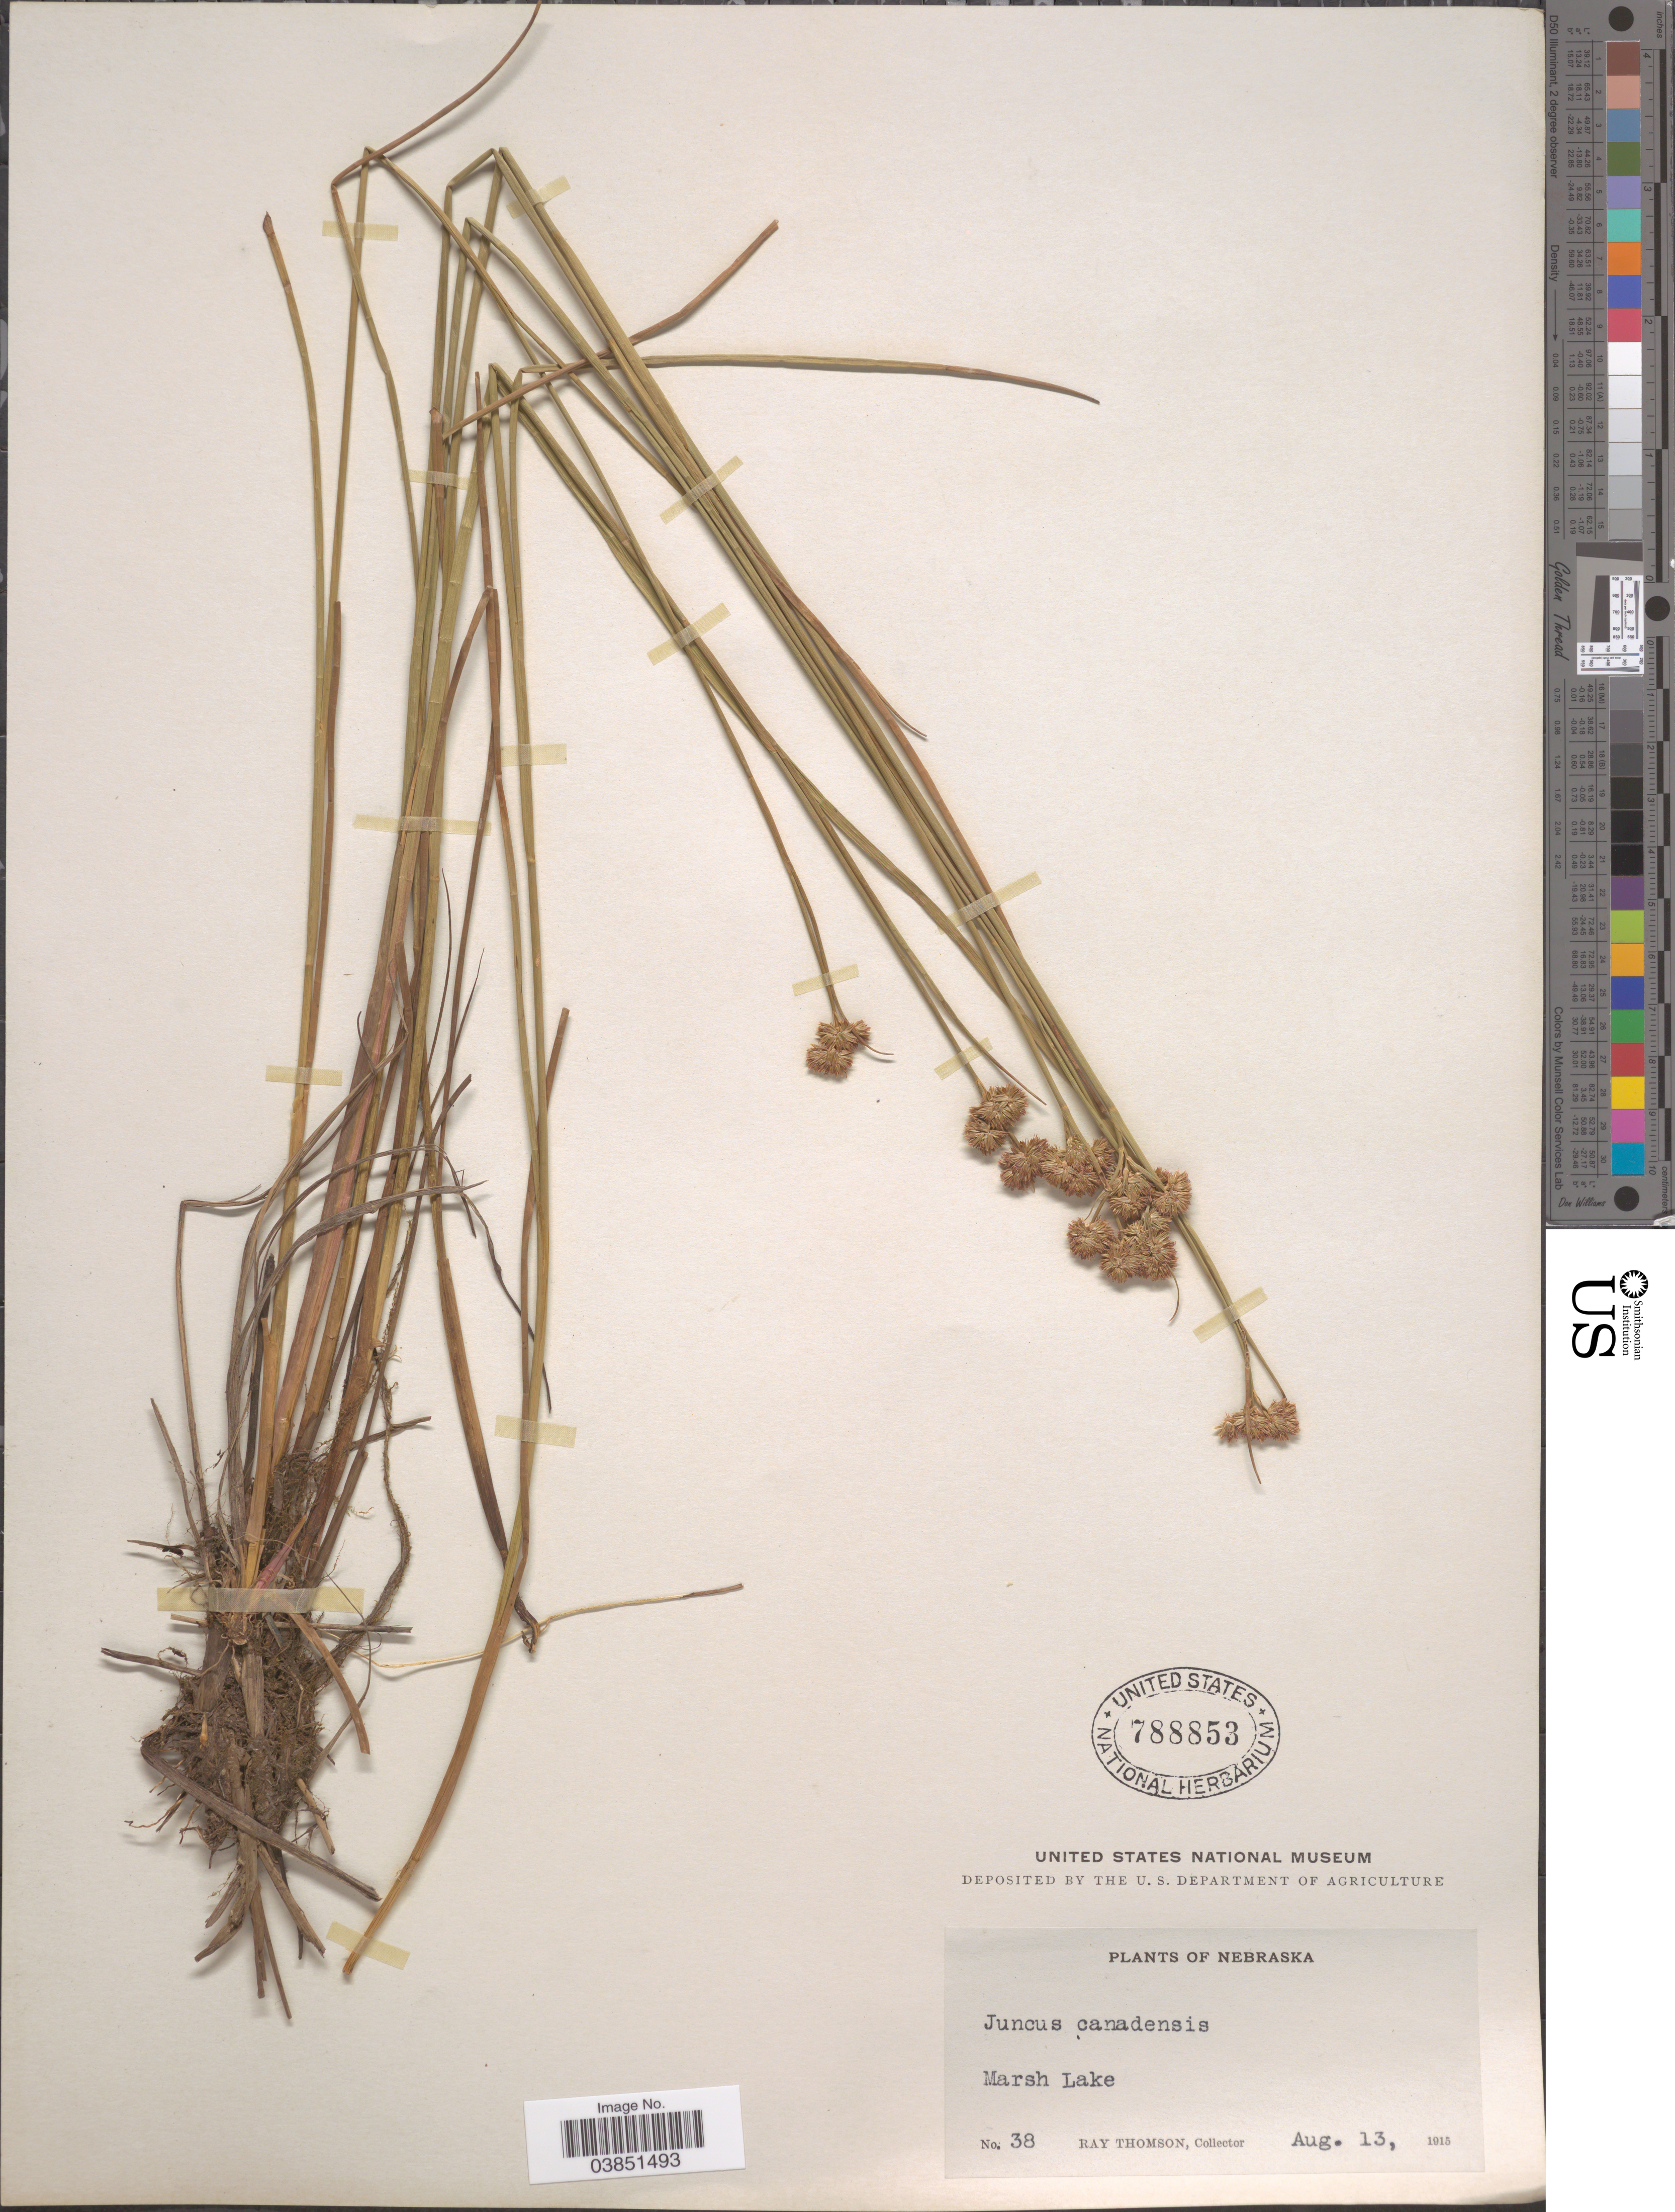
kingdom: Plantae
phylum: Tracheophyta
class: Liliopsida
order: Poales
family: Juncaceae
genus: Juncus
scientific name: Juncus canadensis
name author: J. Gay ex Laharpe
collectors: R. Thomson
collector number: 38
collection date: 1915-08-13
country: United States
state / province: Nebraska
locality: Marsh Lake.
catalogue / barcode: US 788853